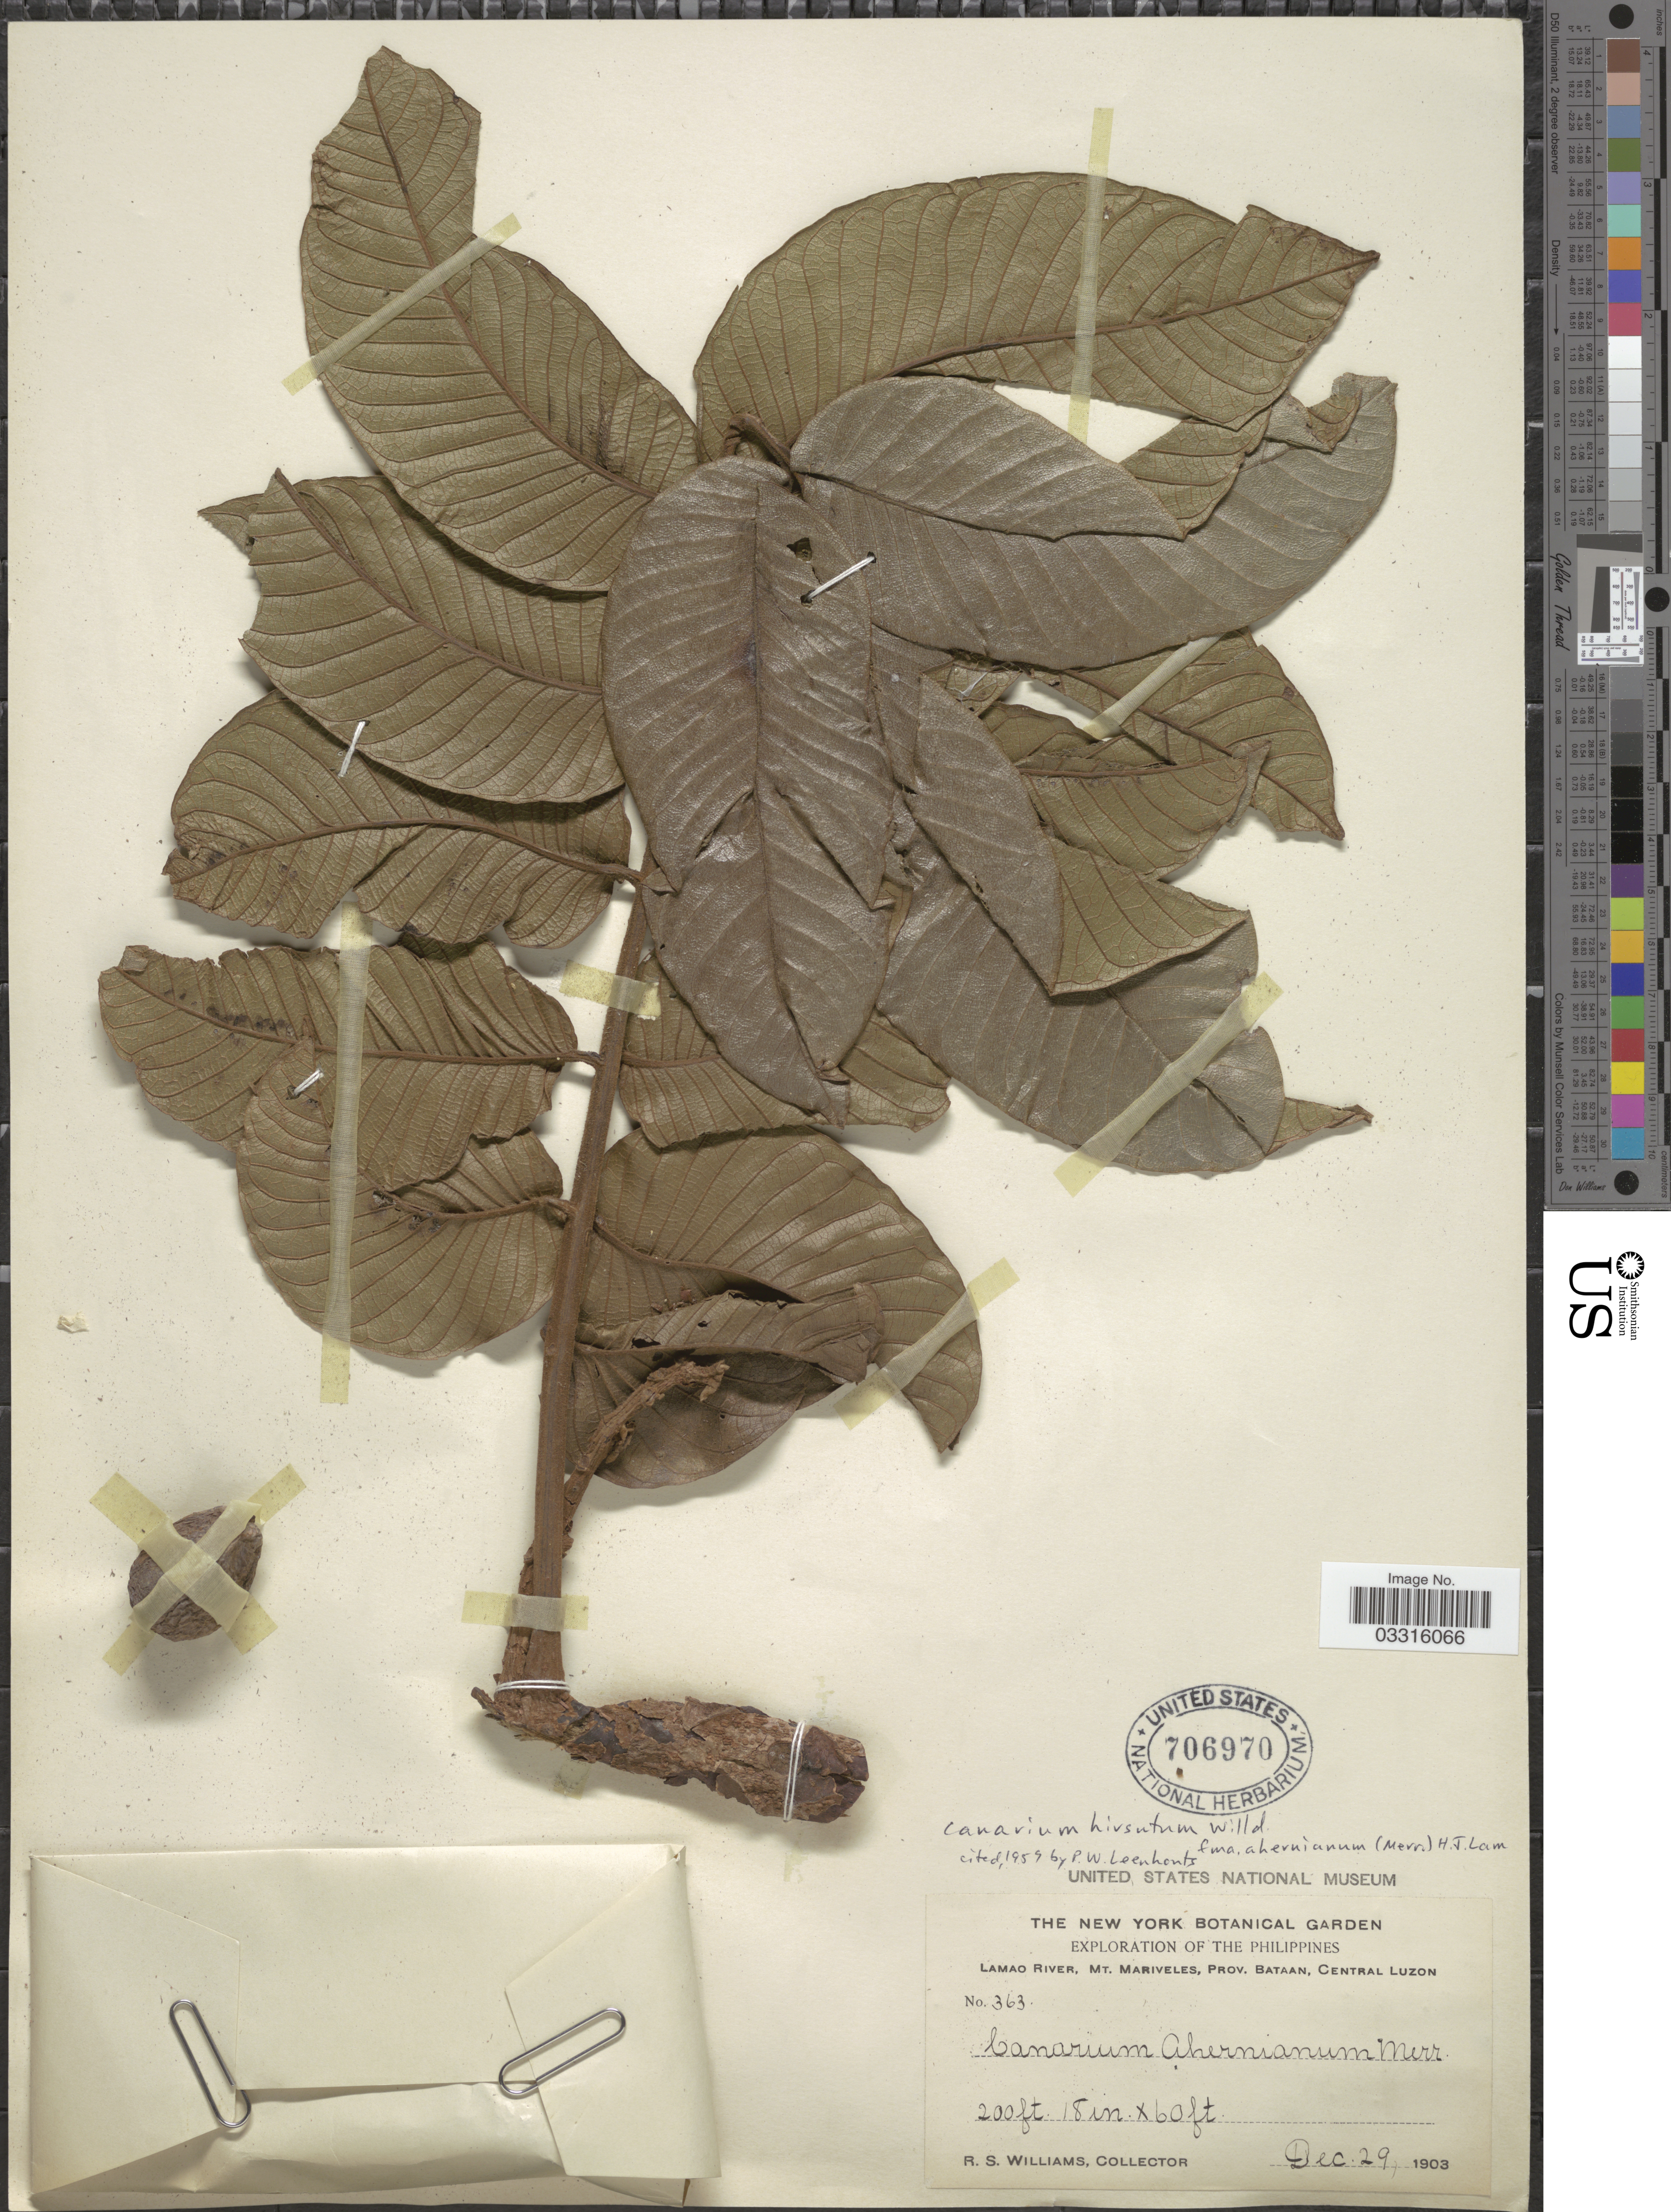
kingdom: Plantae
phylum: Tracheophyta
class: Magnoliopsida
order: Sapindales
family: Burseraceae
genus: Canarium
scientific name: Canarium hirsutum f. ahernianum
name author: Willd.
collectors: R. S. Williams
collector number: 363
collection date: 1903-12-29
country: Philippines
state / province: Central Luzon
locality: Lamao River, Mt. Mariveles, Prov. Bataan, Central Luzon.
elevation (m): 61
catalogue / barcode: US 706970